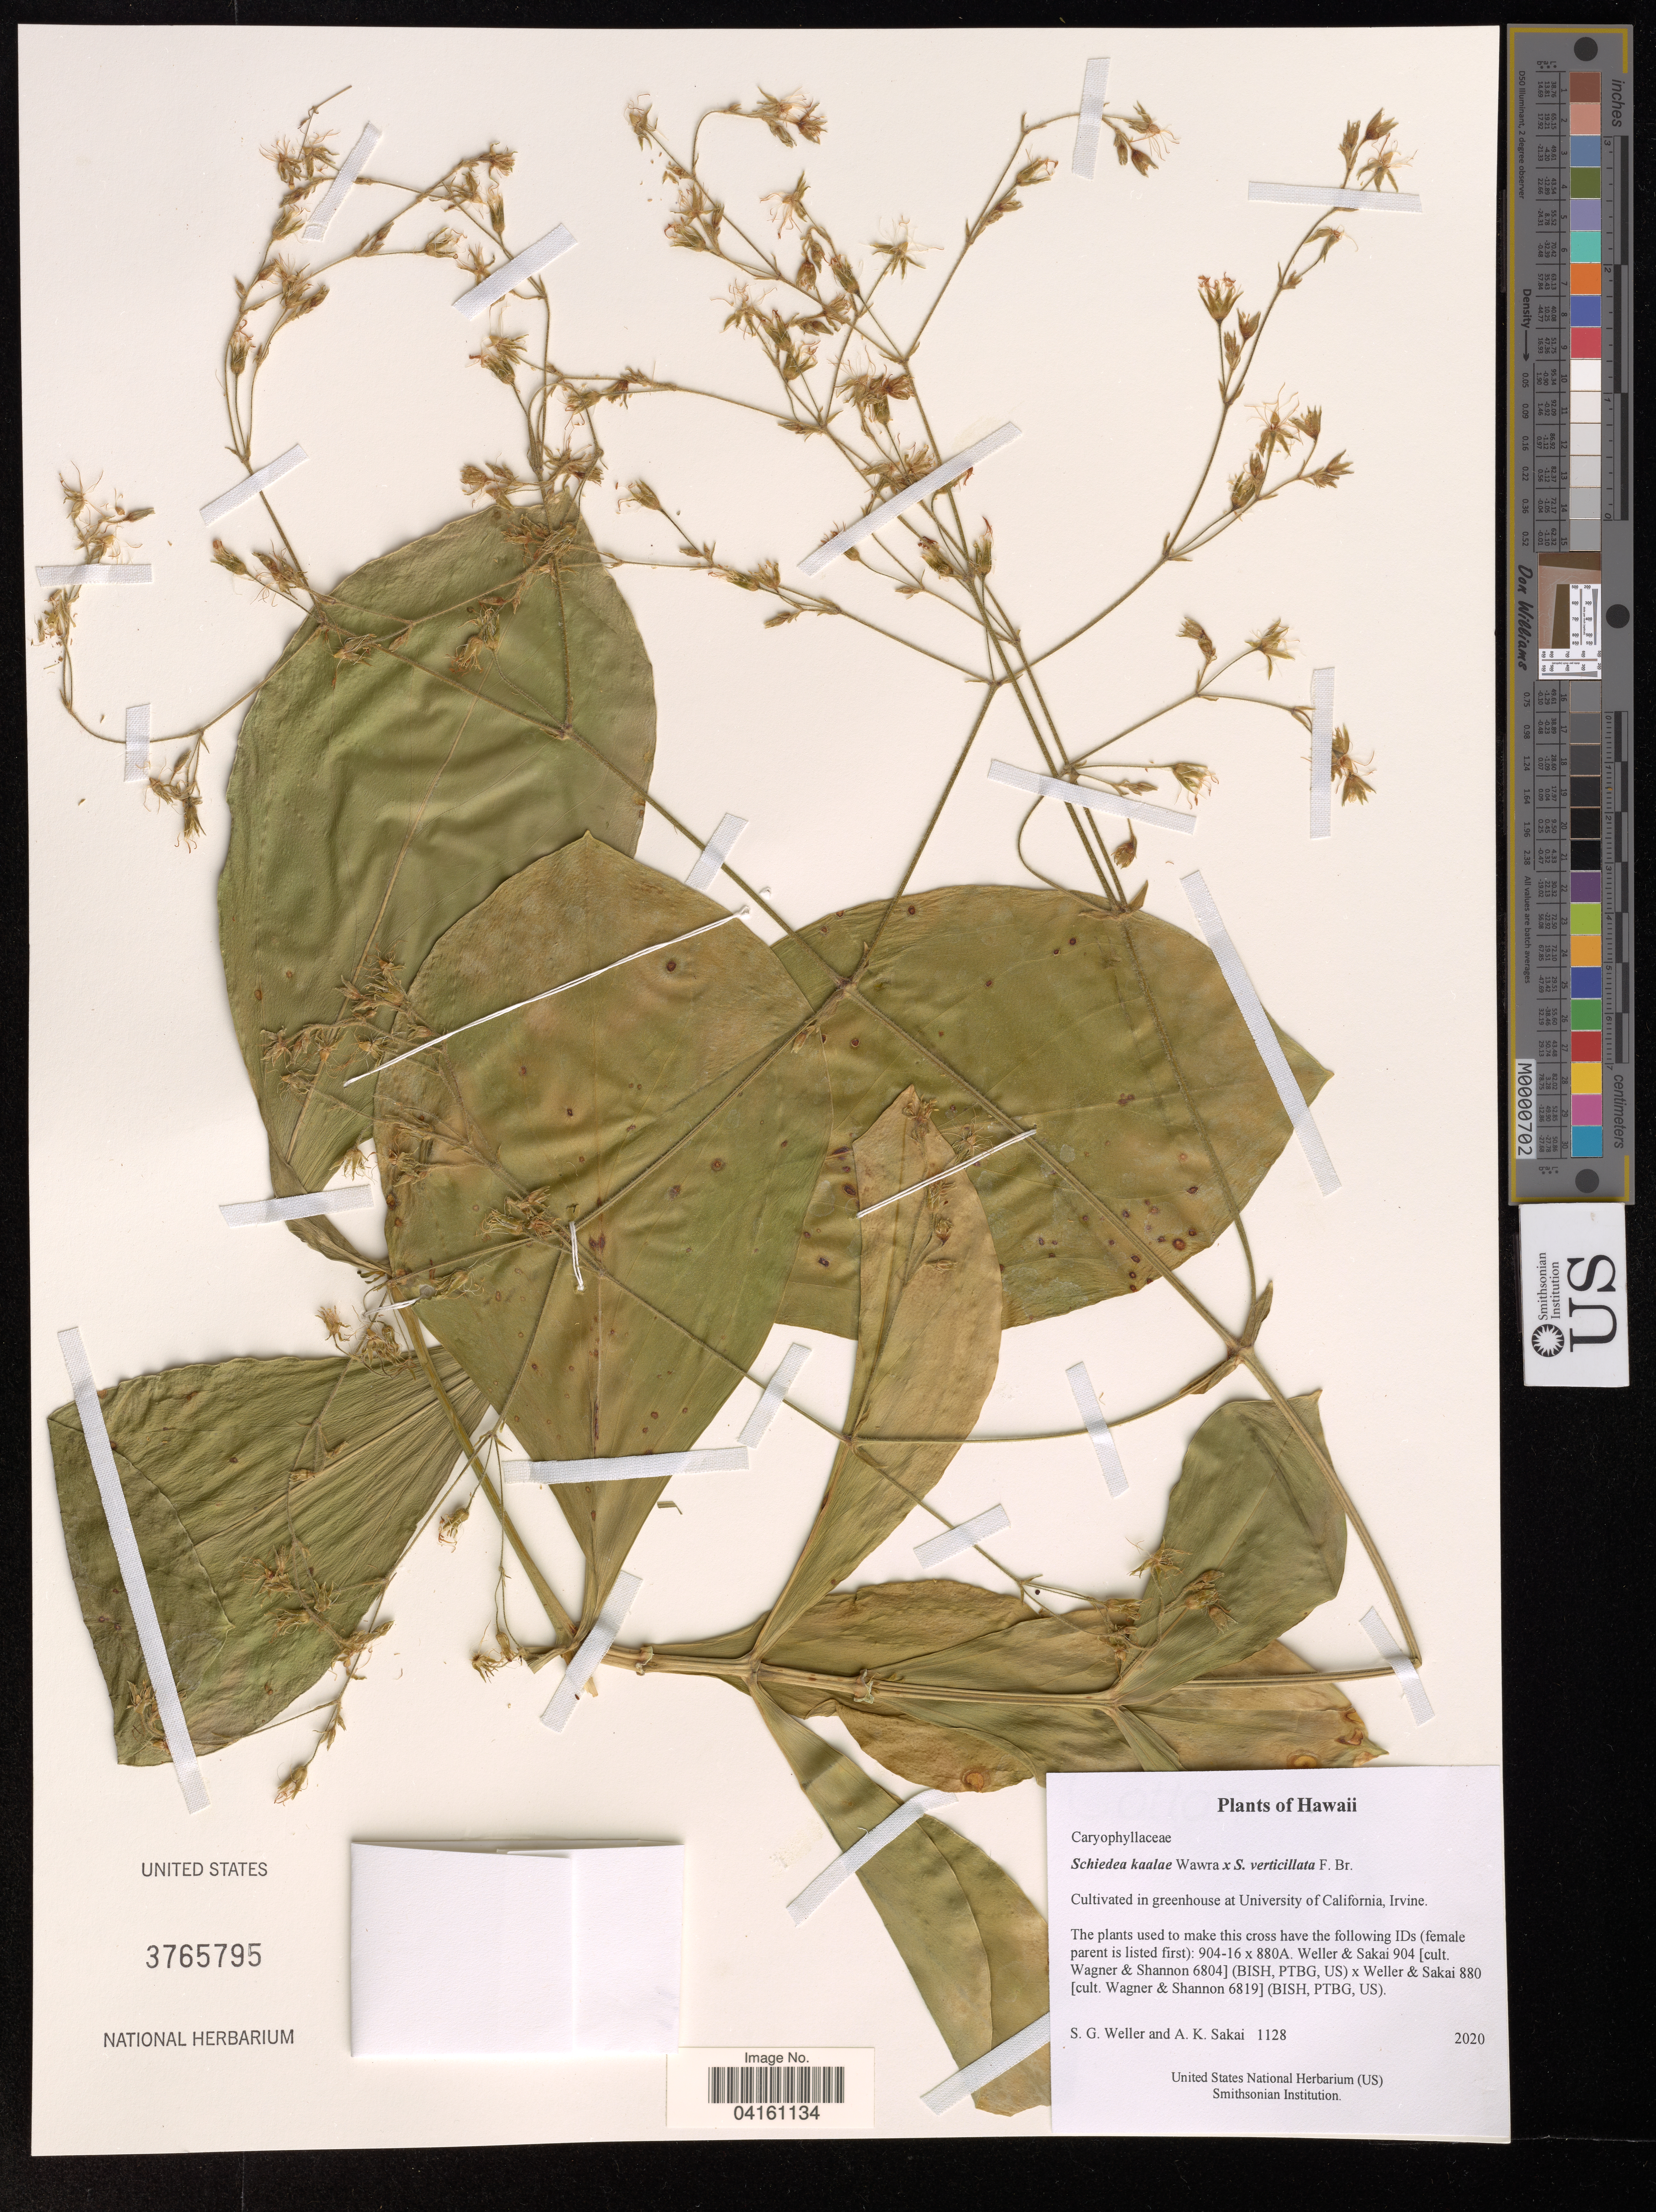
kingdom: Plantae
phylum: Tracheophyta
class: Magnoliopsida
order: Caryophyllales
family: Caryophyllaceae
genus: Schiedea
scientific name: Schiedea kaalae x S. verticillata F. Br. in Christoph. & Caum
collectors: S. G. Weller & A. Sakai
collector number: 1128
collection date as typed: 2020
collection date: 2020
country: United States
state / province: California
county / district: Orange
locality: Cultivated in greenhouse at University of California, Irvine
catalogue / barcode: US 3765795